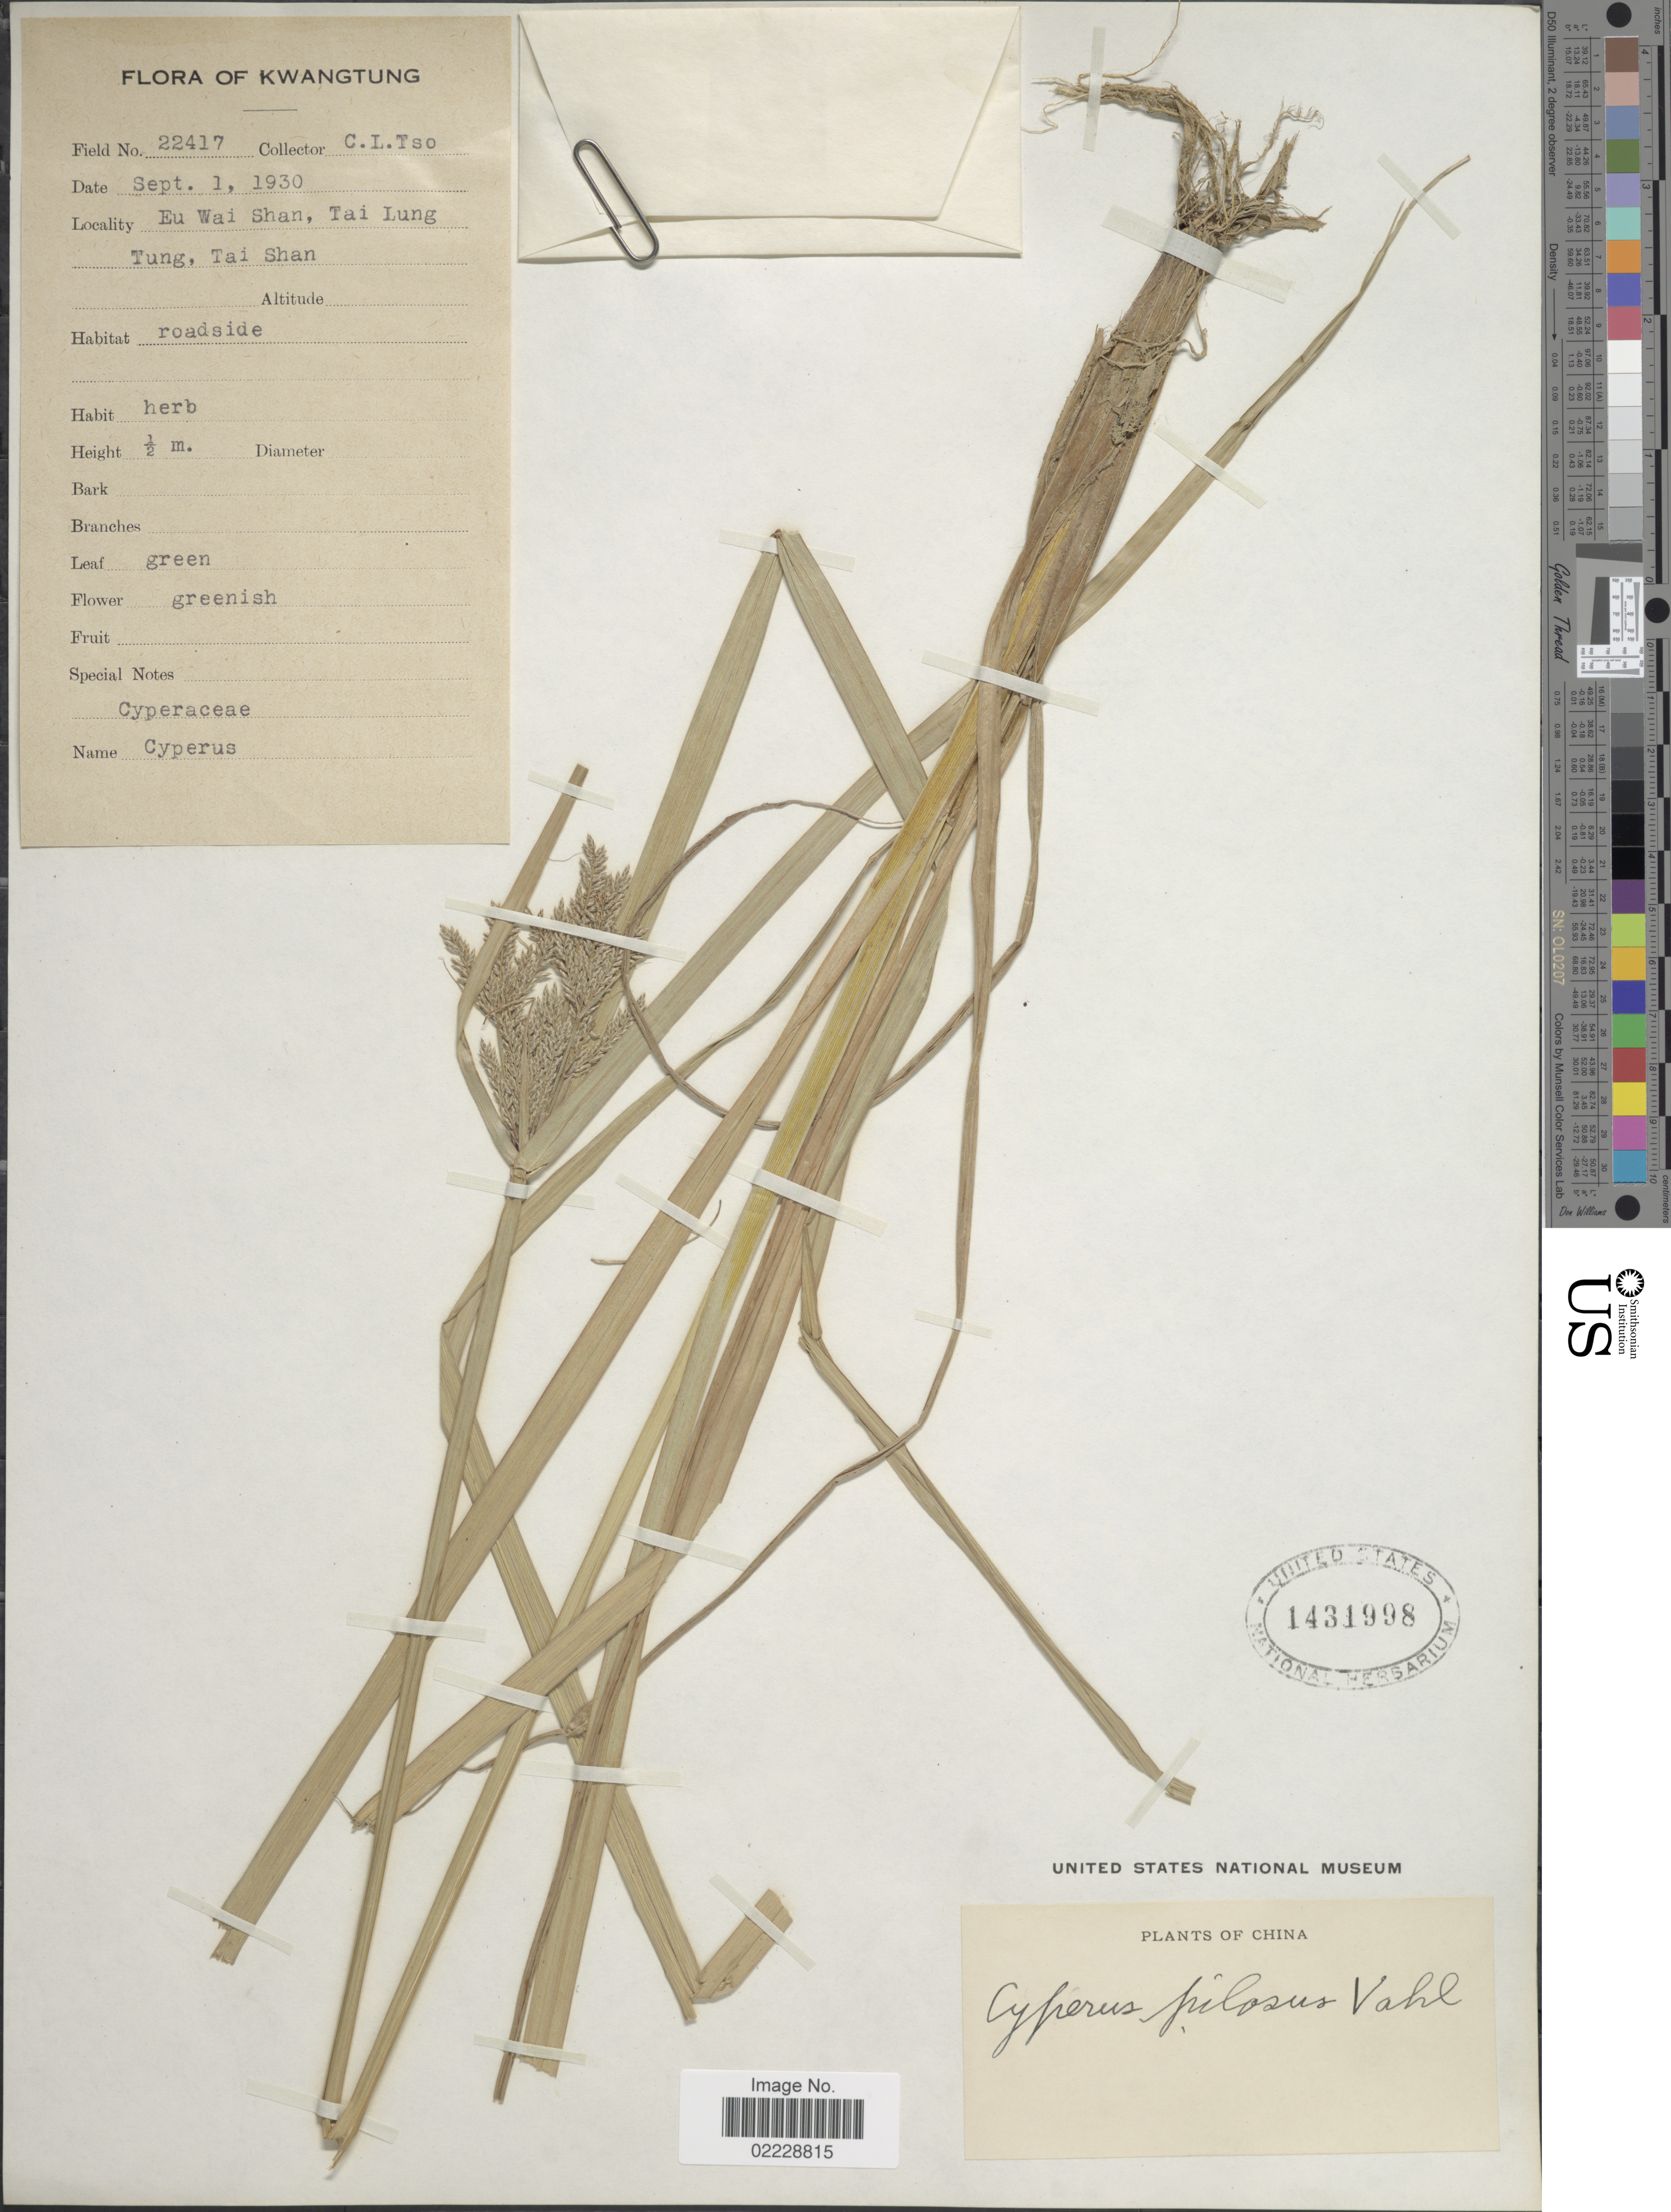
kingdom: Plantae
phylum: Tracheophyta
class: Liliopsida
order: Poales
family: Cyperaceae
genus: Cyperus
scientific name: Cyperus pilosus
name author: Vahl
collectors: C. Tso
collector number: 22417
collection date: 1930-09-01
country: China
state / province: Guangdong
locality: Kwangtung, Eu Wai Shan, Tai Lung Tung, Tai Shan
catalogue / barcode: US 1431998